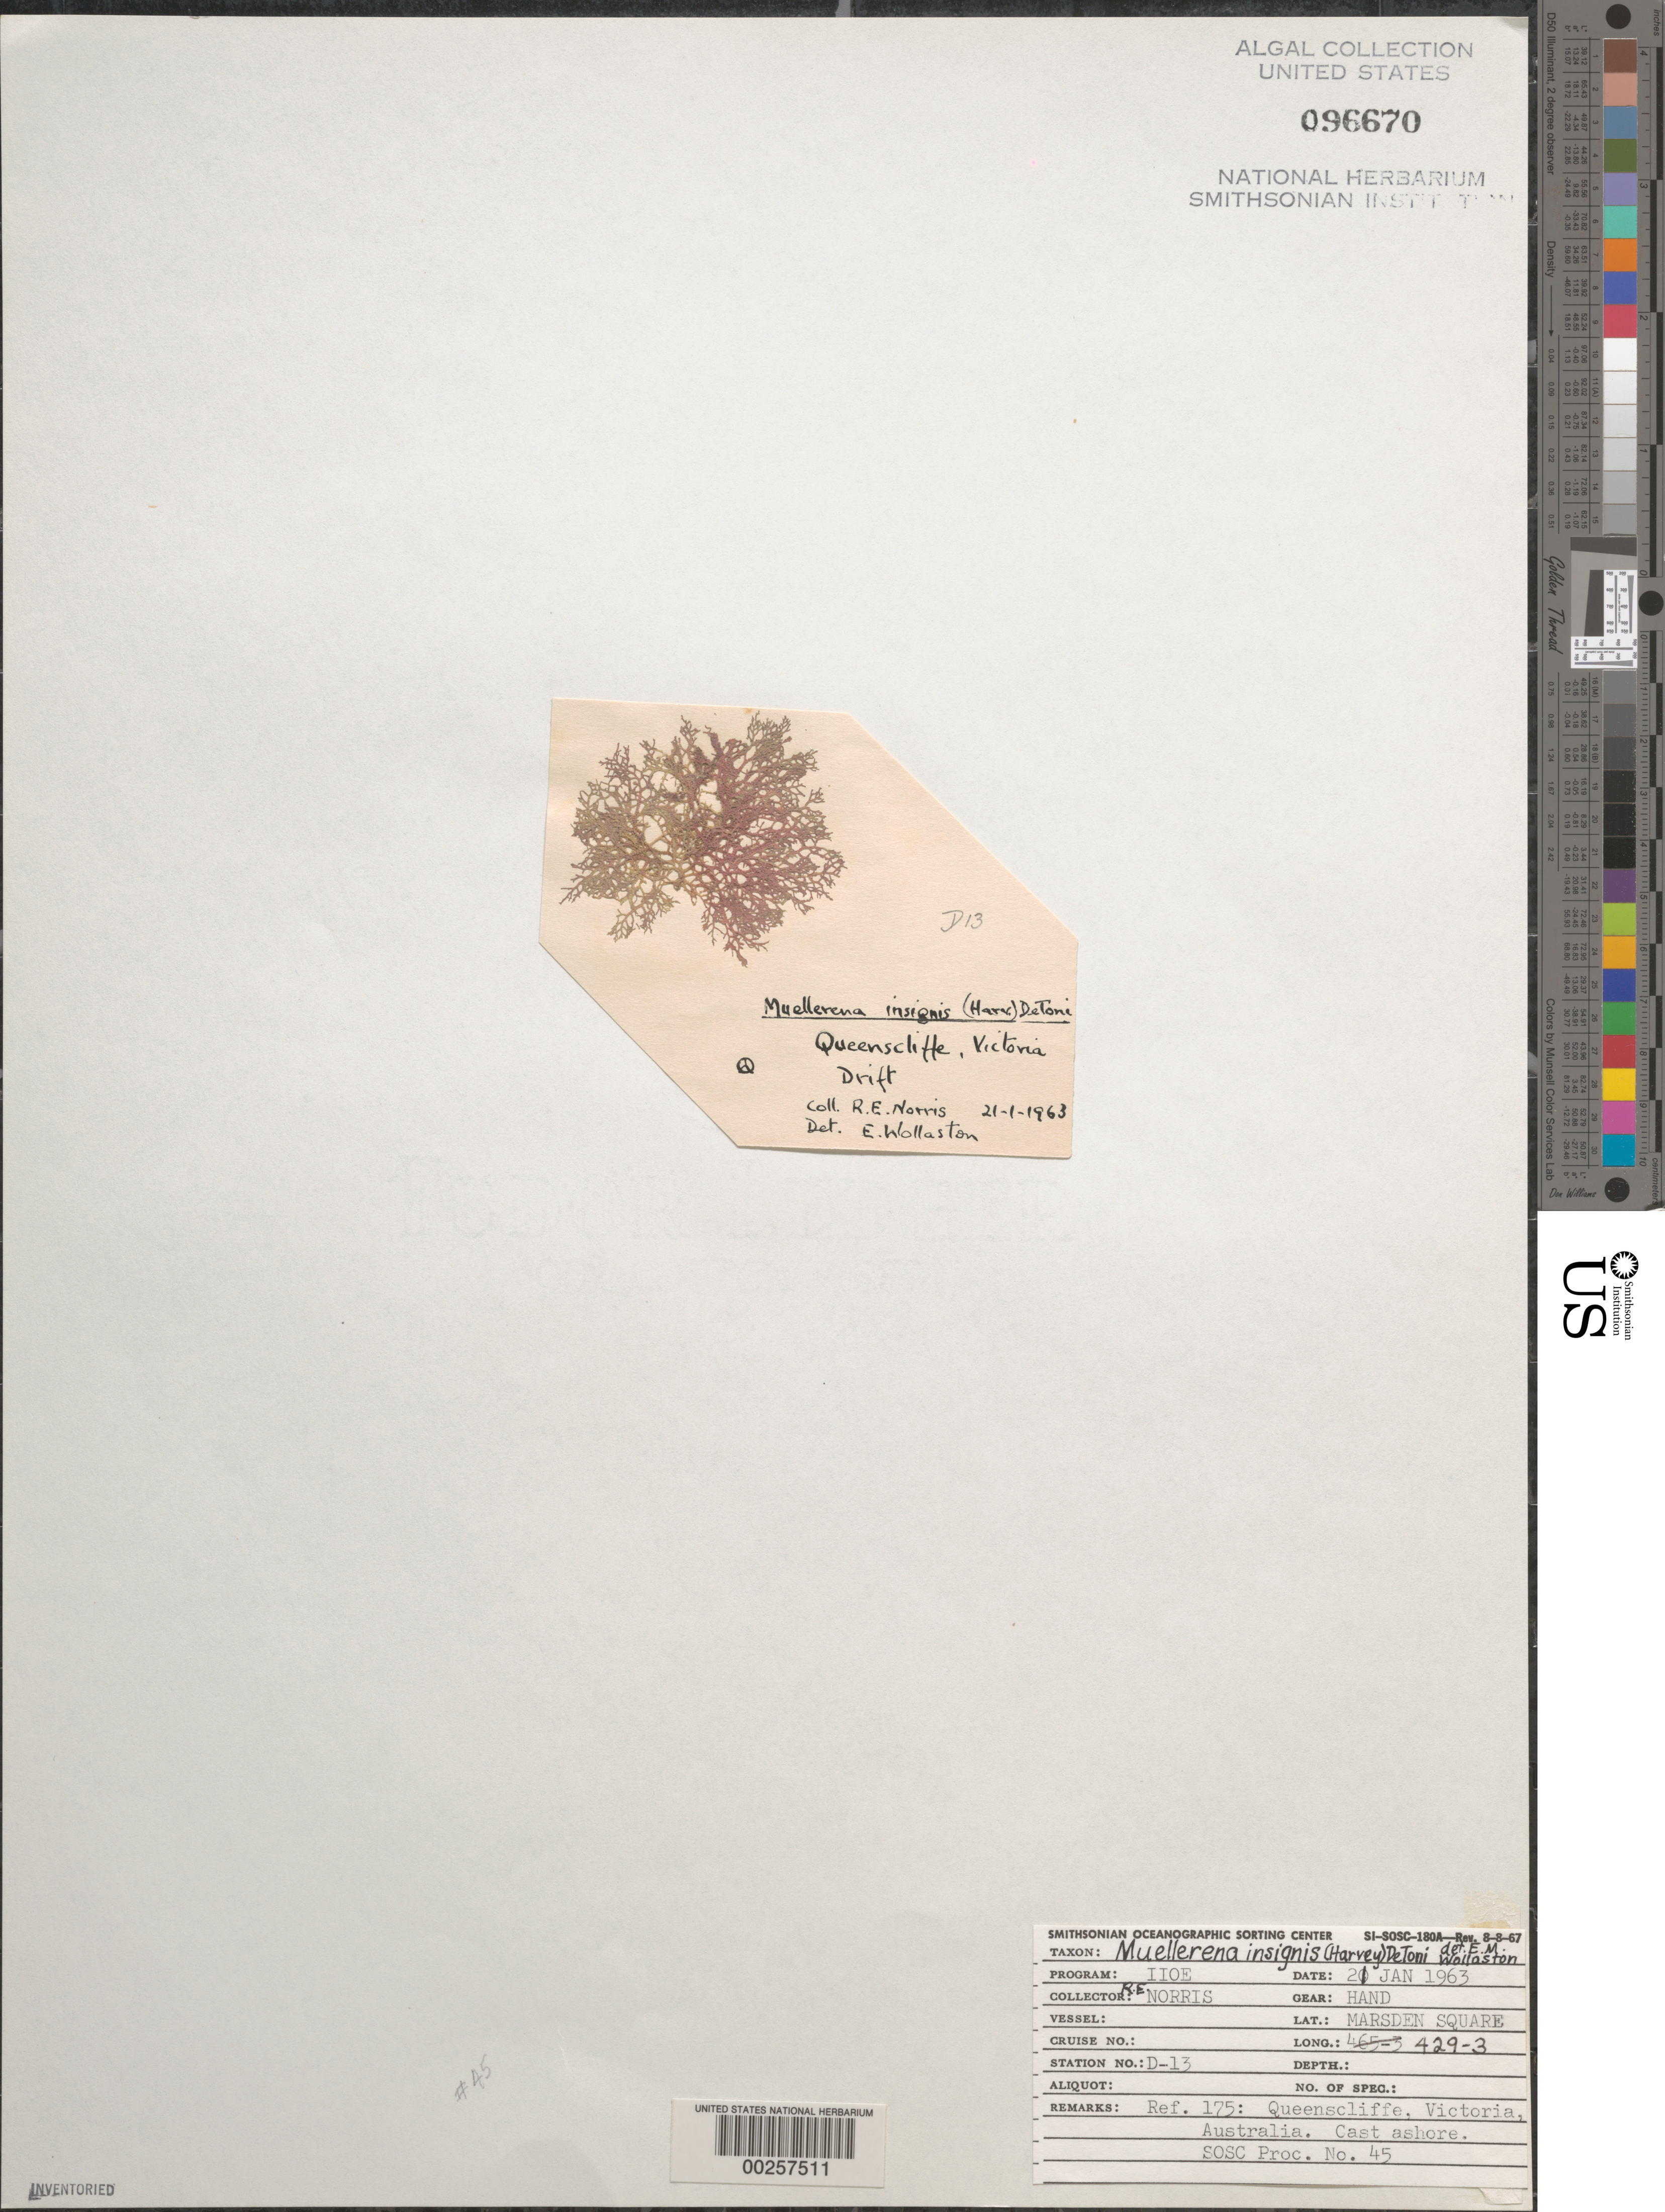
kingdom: Plantae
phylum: Rhodophyta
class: Florideophyceae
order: Ceramiales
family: Callithamniaceae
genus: Ptilocladia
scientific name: Ptilocladia pulchra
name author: G. Sond.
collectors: R. E. Norris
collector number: Station D-13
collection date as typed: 21 Jan 1963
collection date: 1963-01-21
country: Australia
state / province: Victoria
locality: Queenscliffe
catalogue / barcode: US 96670